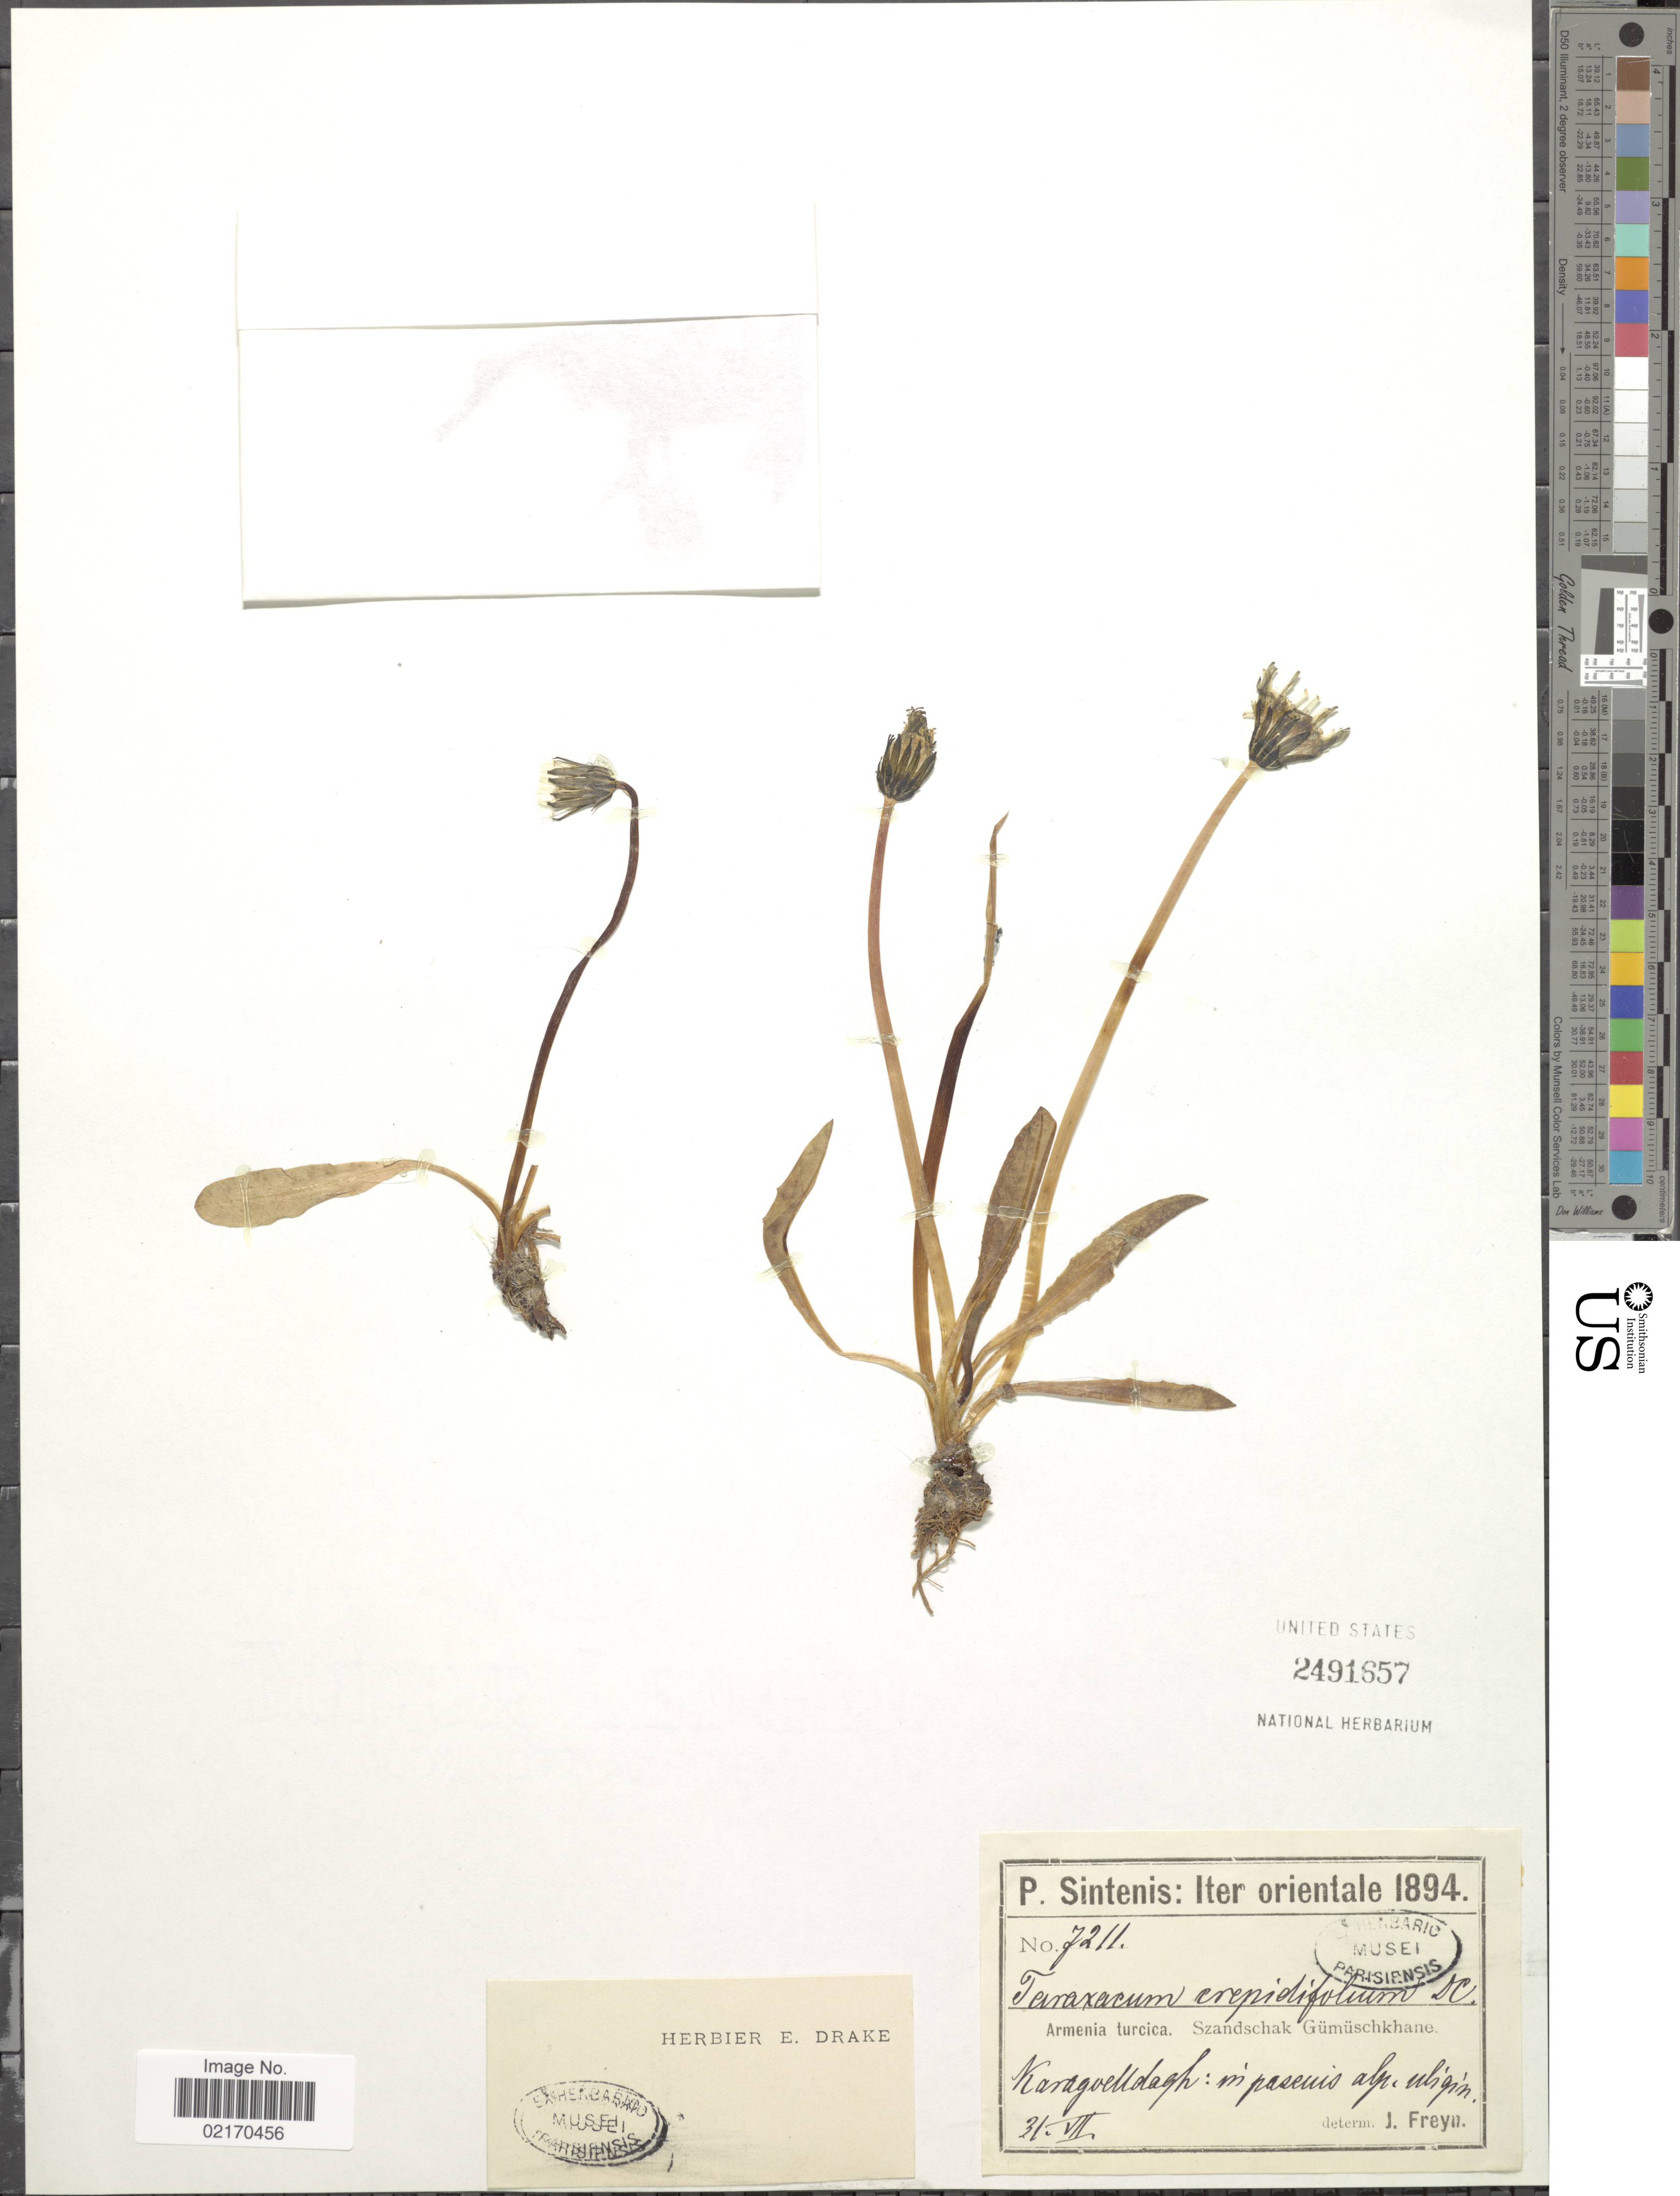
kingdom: Plantae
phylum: Tracheophyta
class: Magnoliopsida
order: Asterales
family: Asteraceae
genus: Taraxacum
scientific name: Taraxacum crepidiforme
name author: DC.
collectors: P. Sintenis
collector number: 7211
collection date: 1894-07-31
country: Turkey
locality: Armenia turcica, Szandschak Gümüschkhane, Karagvelldagh: in pascuis alp. uliqin. [interpreted]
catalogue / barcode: US 2491657